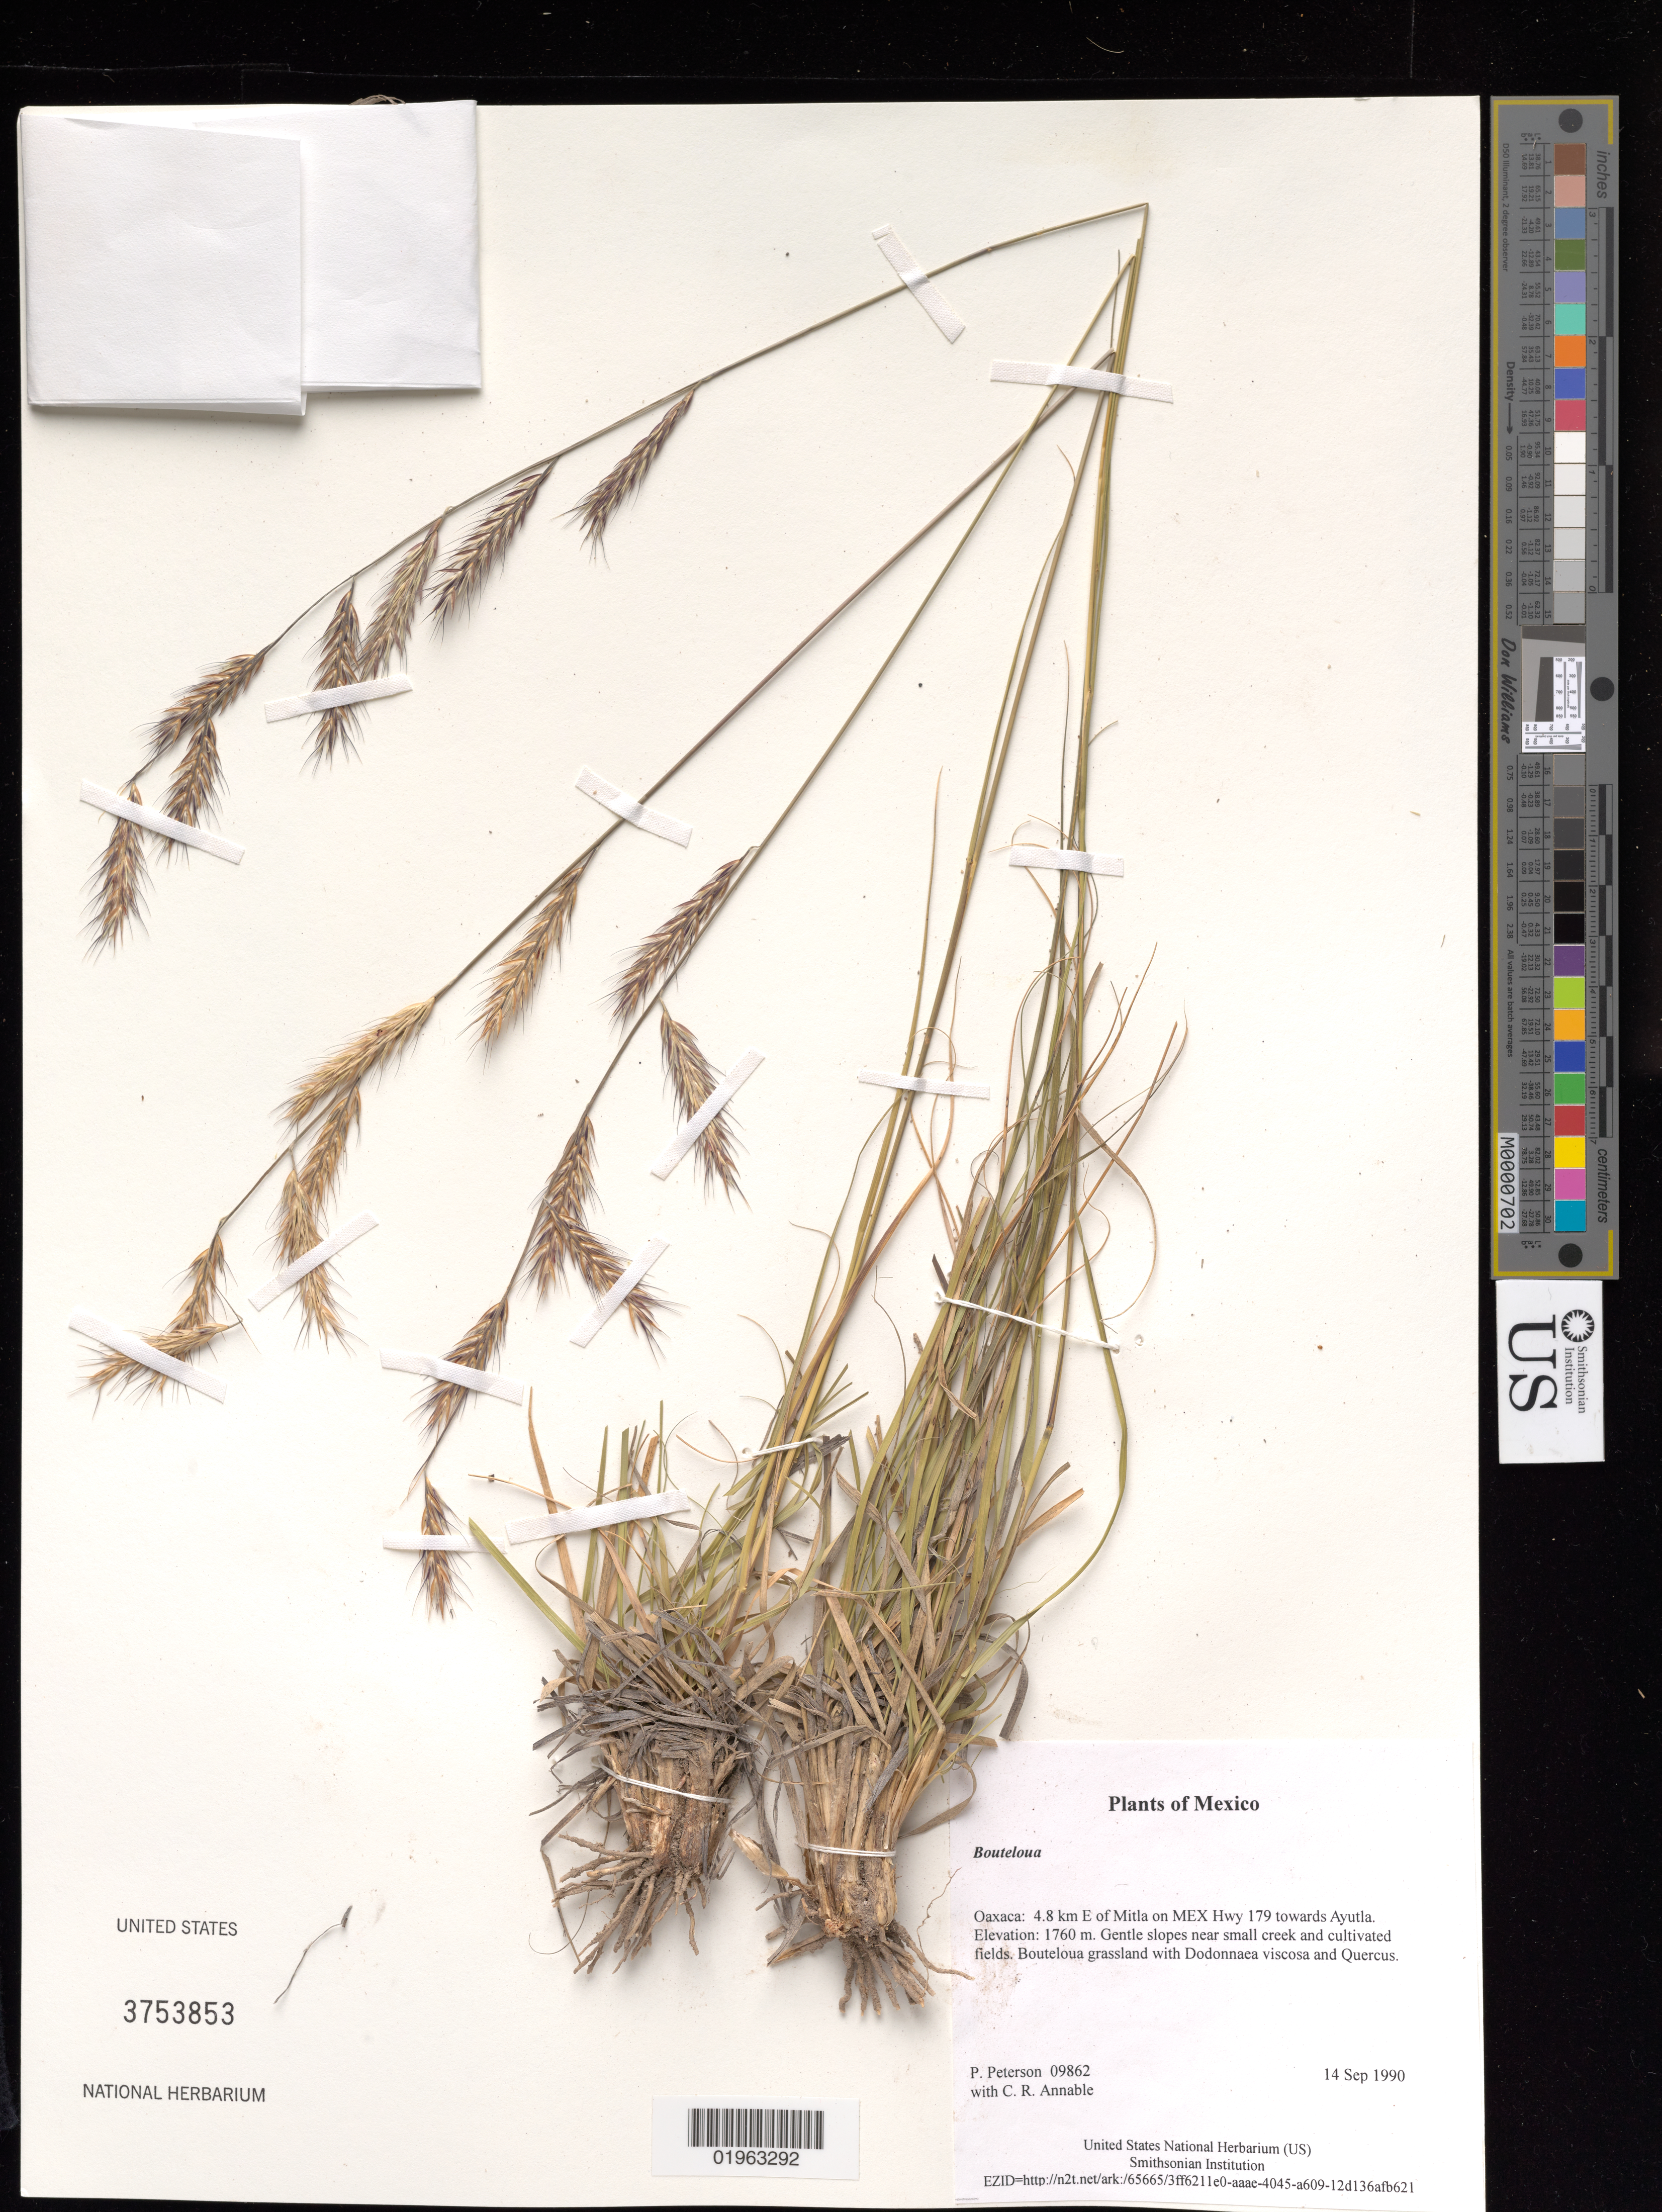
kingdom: Plantae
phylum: Tracheophyta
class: Liliopsida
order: Poales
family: Poaceae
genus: Bouteloua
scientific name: Bouteloua sp.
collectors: P. M. Peterson & C. R. Annable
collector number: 09862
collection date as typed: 14 Sep 1990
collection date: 1990-09-14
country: Mexico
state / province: Oaxaca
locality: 4.8 km E of Mitla on MEX Hwy 179 towards Ayutla.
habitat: Gentle slopes near small creek and cultivated fields. Bouteloua grassland with Dodonnaea viscosa and Quercus.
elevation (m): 1760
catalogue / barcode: US 3753853